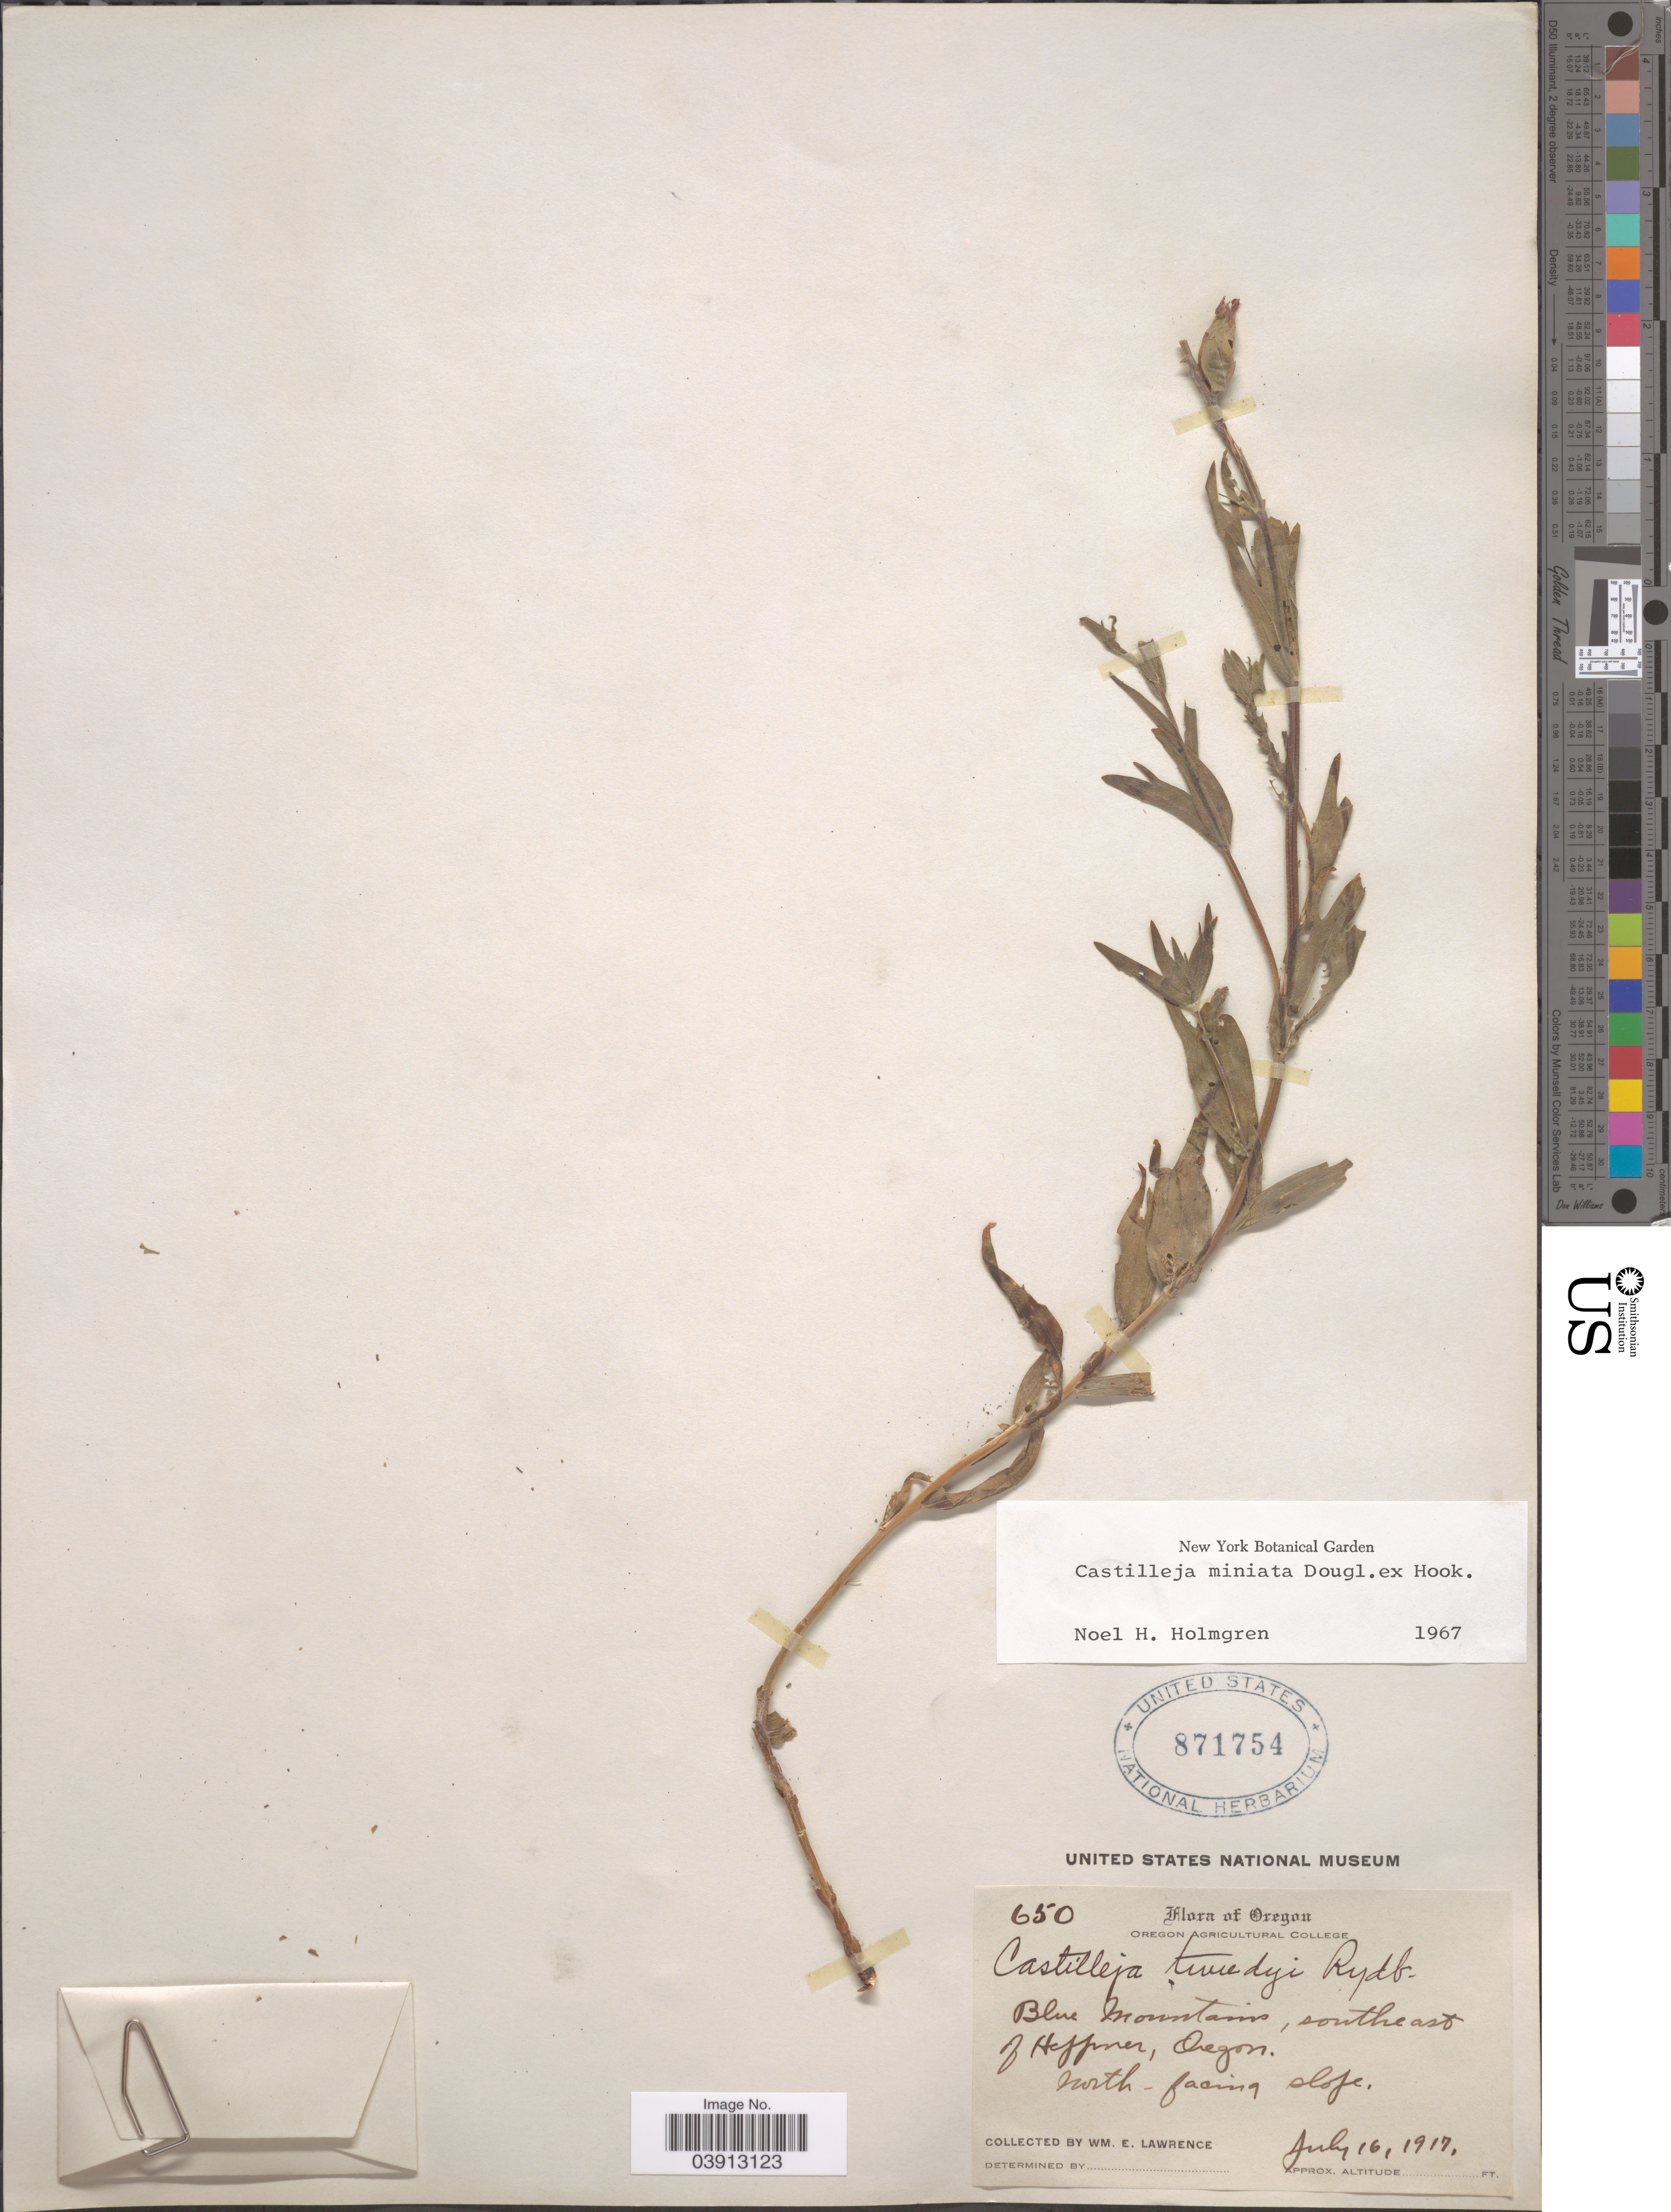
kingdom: Plantae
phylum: Tracheophyta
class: Magnoliopsida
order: Lamiales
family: Orobanchaceae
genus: Castilleja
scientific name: Castilleja miniata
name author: Douglas ex Hook.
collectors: W. Lawrence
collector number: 650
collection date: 1917-07-16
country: United States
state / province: Oregon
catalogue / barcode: US 871754